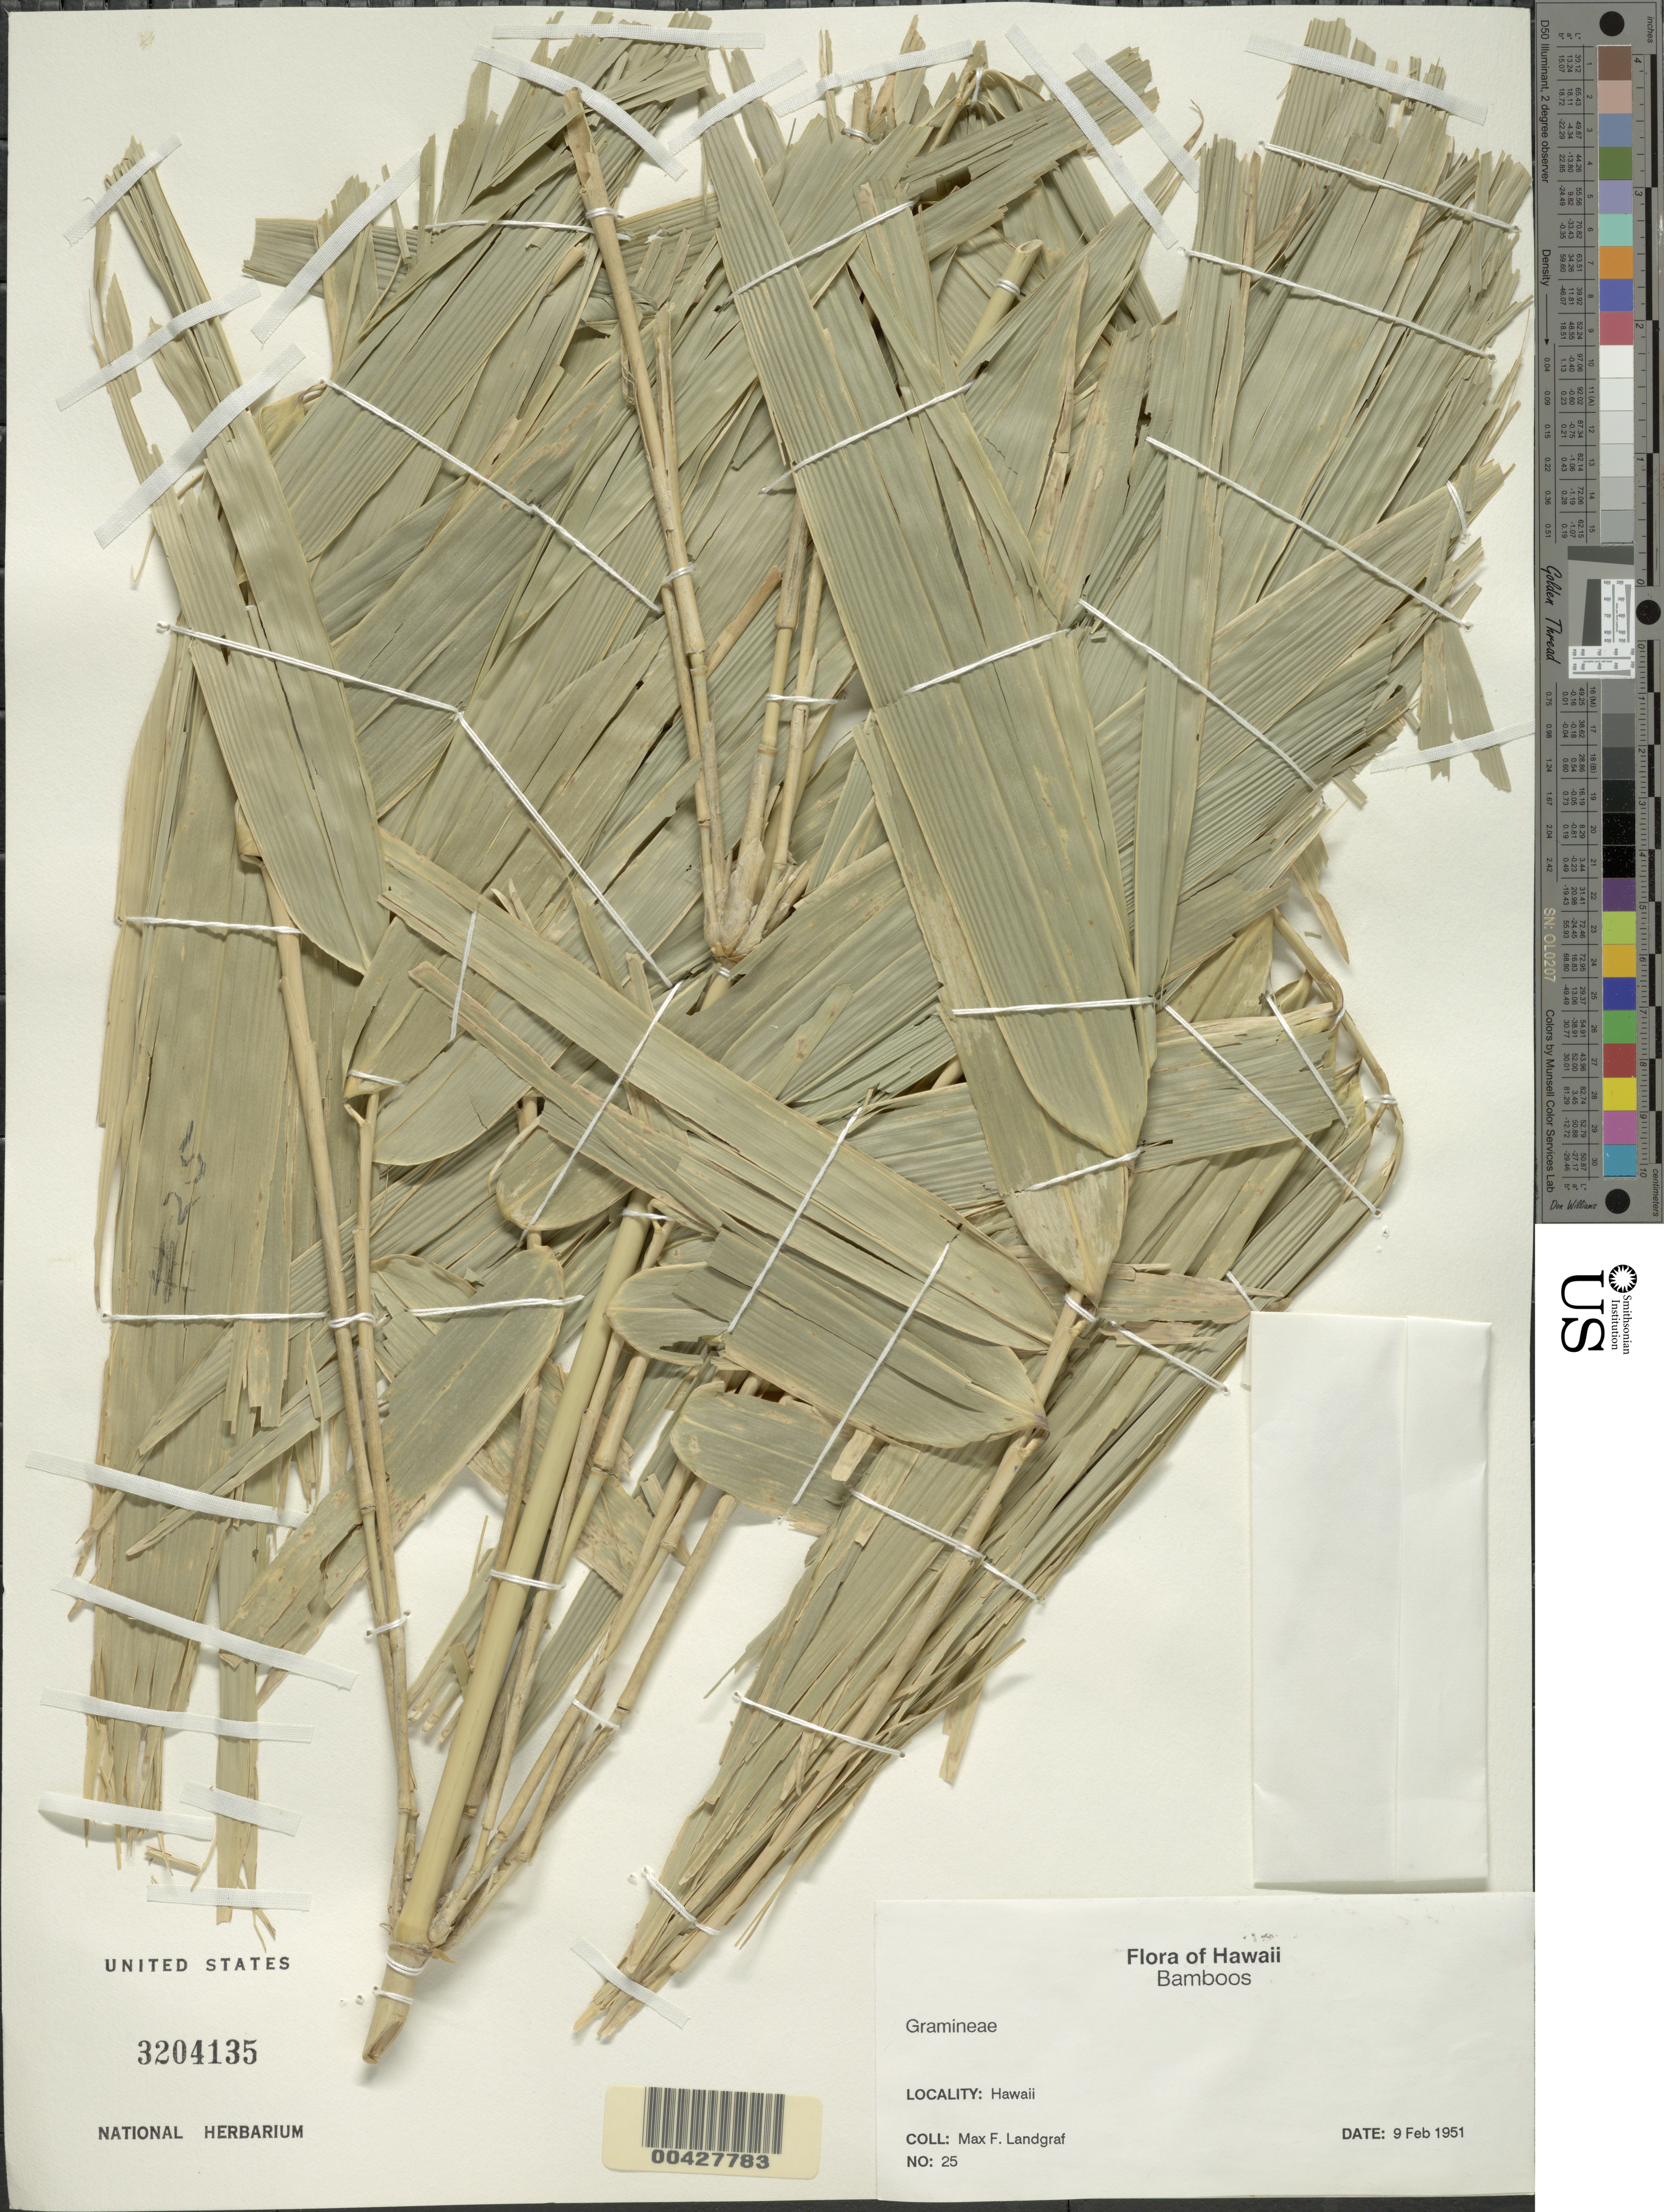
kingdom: Plantae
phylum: Tracheophyta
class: Liliopsida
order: Poales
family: Poaceae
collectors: M. Landgraf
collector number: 25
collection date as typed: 09 Feb 1951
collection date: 1951-02-09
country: United States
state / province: Hawaii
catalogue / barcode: US 3204135